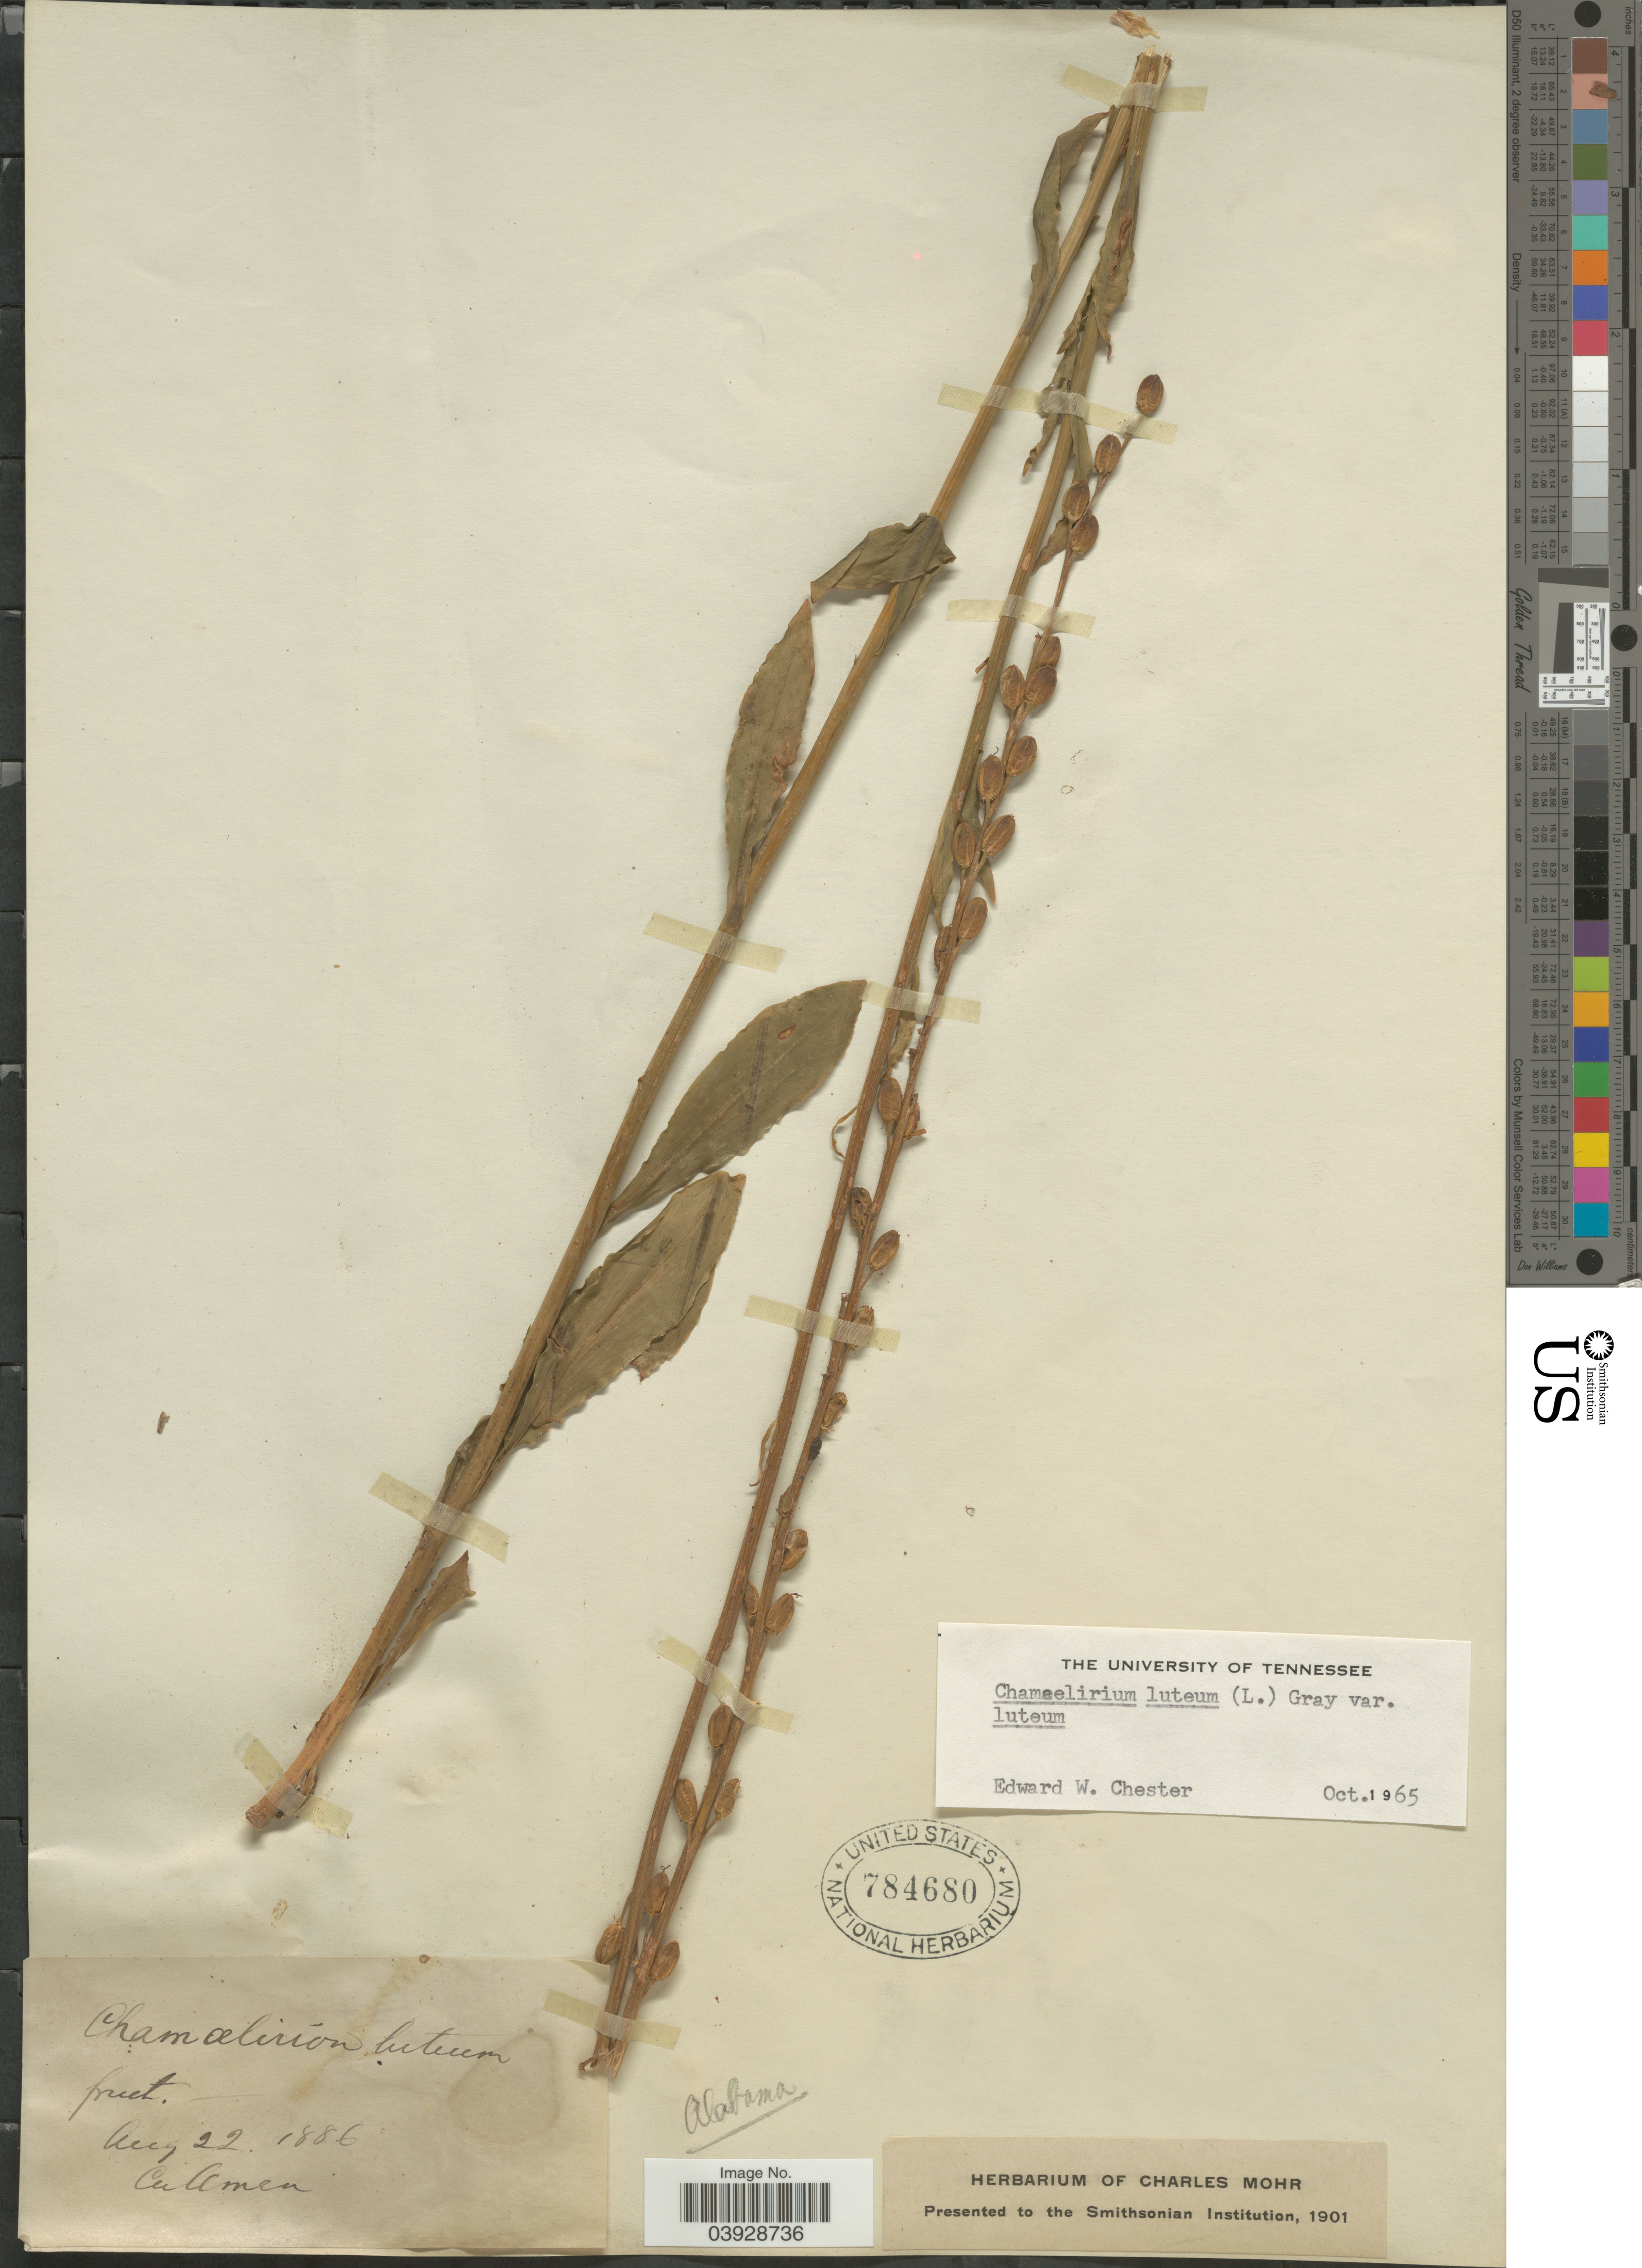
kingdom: Plantae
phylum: Tracheophyta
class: Liliopsida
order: Liliales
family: Melanthiaceae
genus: Chamaelirium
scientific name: Chamaelirium luteum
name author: (L.) A. Gray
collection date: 1886-08-22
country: United States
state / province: Alabama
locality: Cullman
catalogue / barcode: US 784680